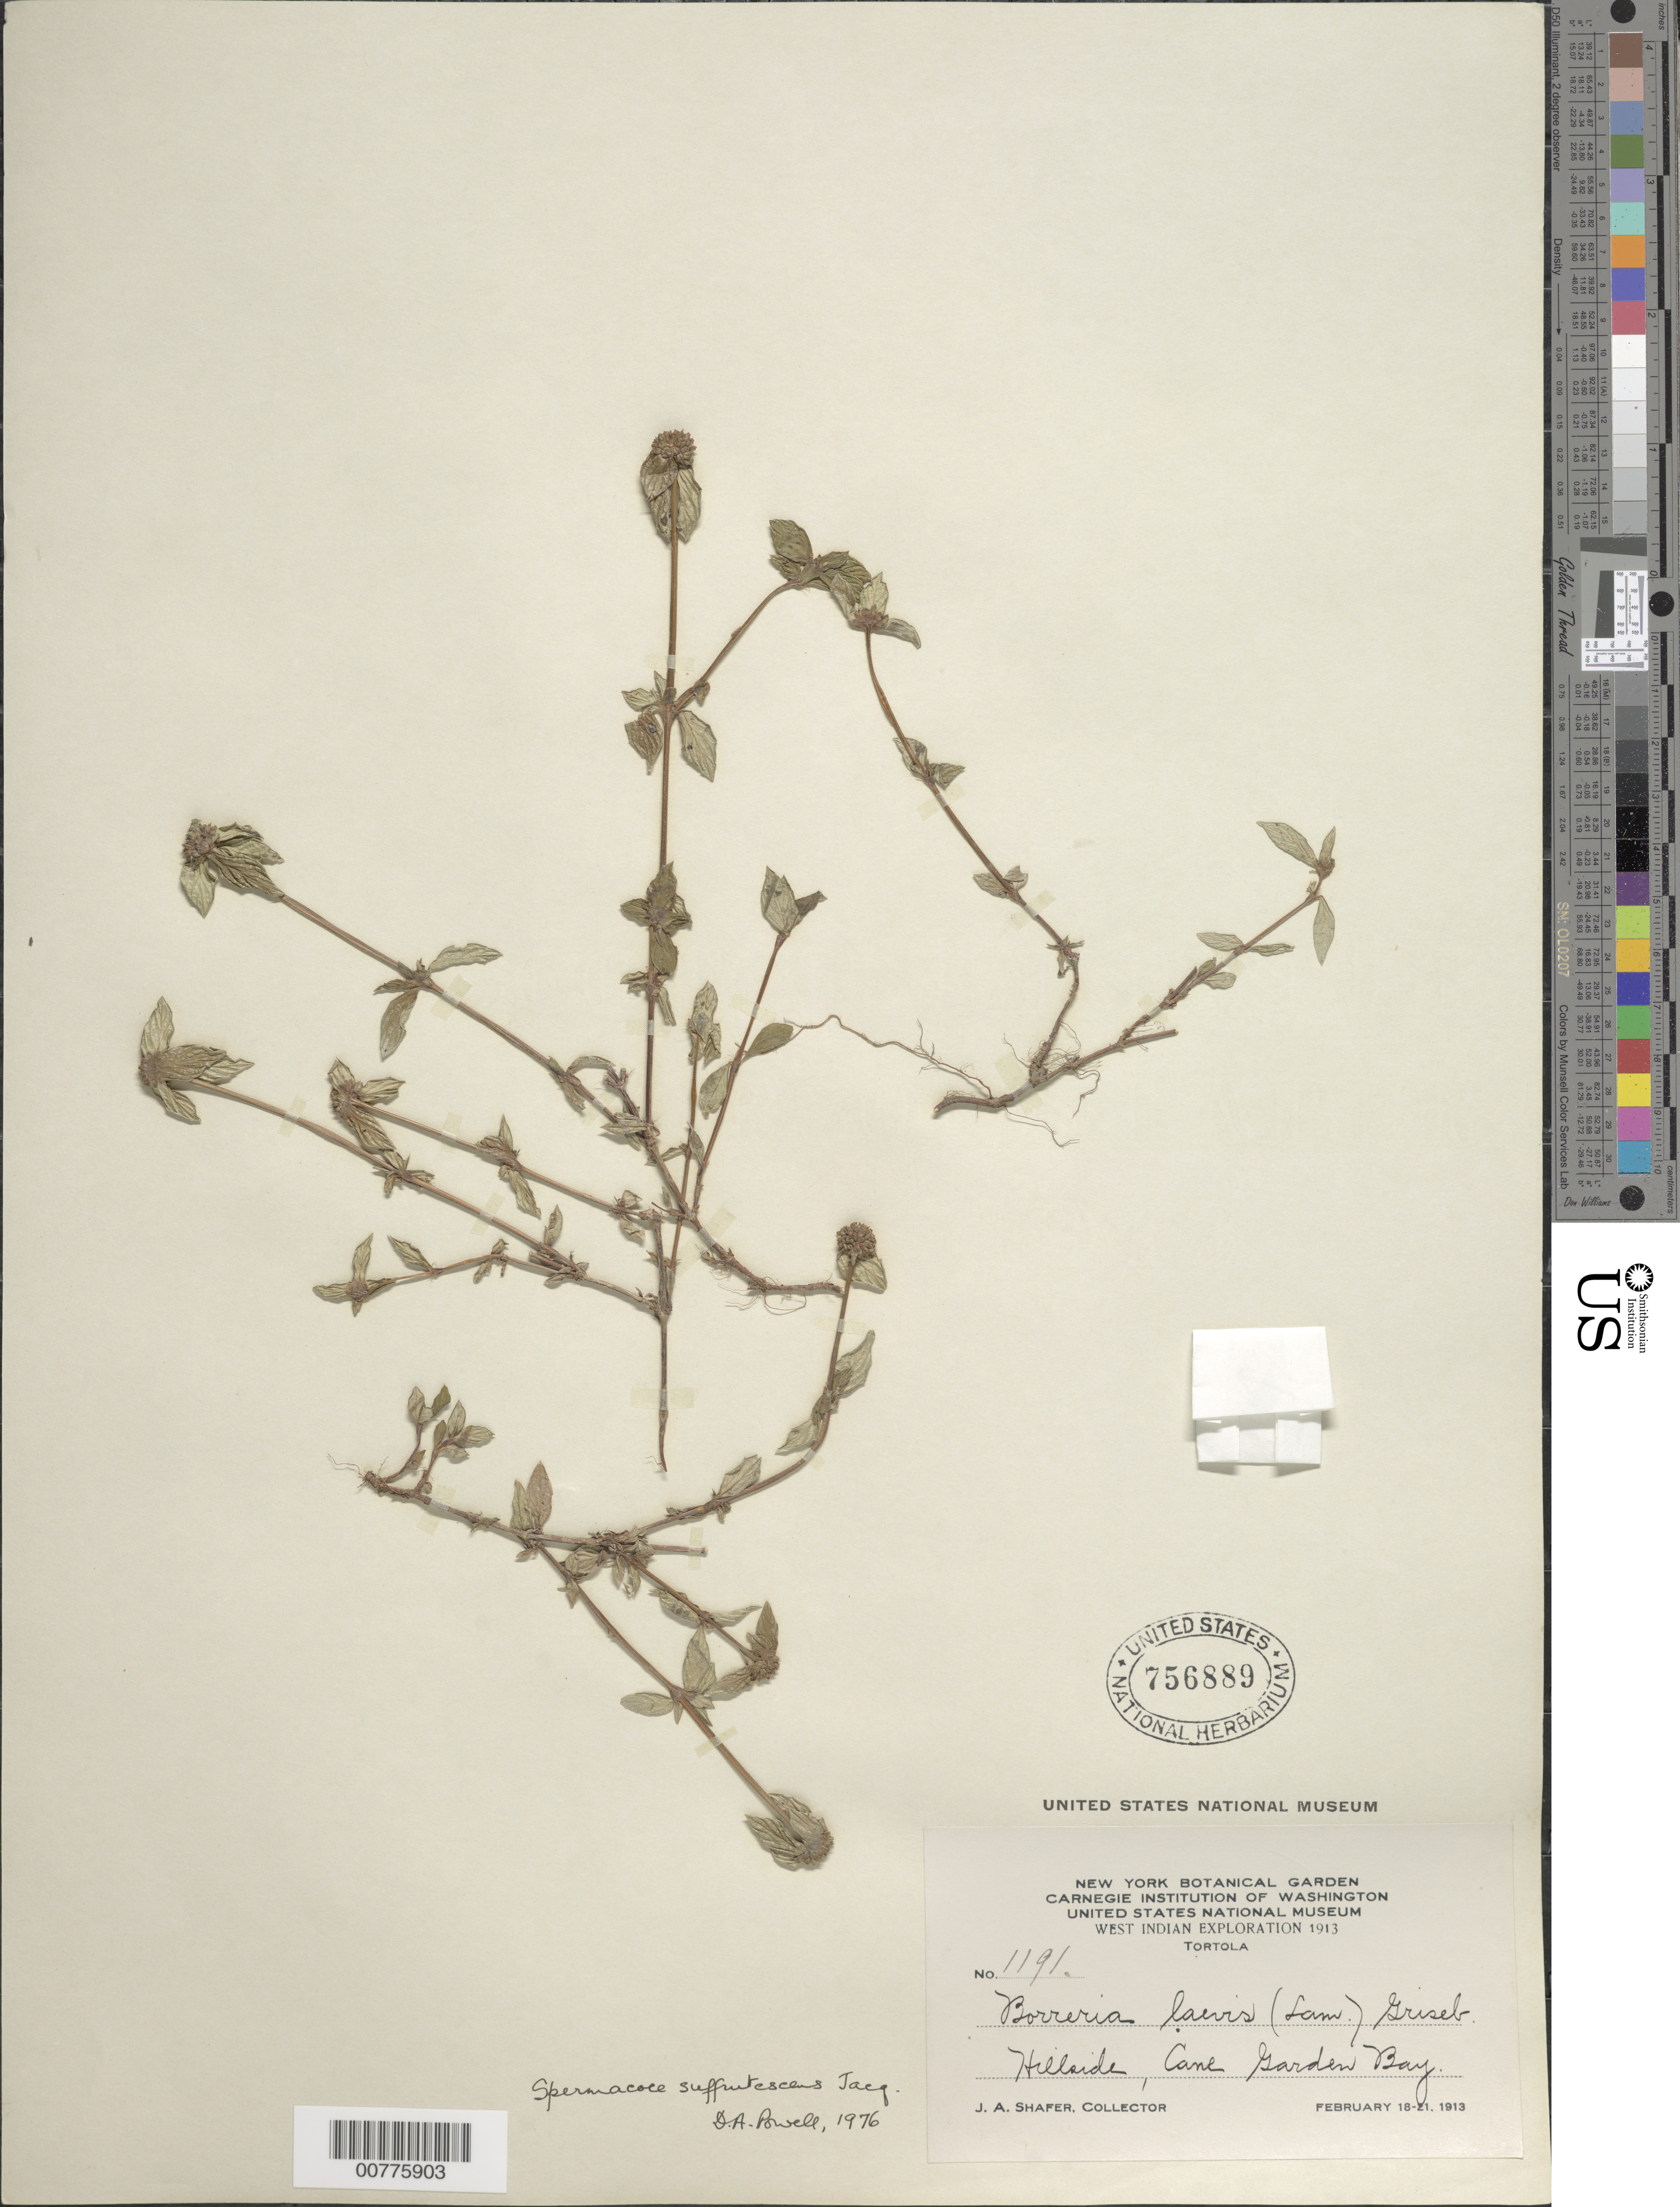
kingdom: Plantae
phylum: Tracheophyta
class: Magnoliopsida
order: Gentianales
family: Rubiaceae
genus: Spermacoce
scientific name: Spermacoce remota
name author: Lam.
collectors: J. A. Shafer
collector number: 1191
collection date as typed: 18 Feb 1913 to 21 Feb 1913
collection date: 1913-02-18/1913-02-21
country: British Virgin Islands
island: Tortola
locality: Hillside, Cane Garden Bay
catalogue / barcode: US 756889